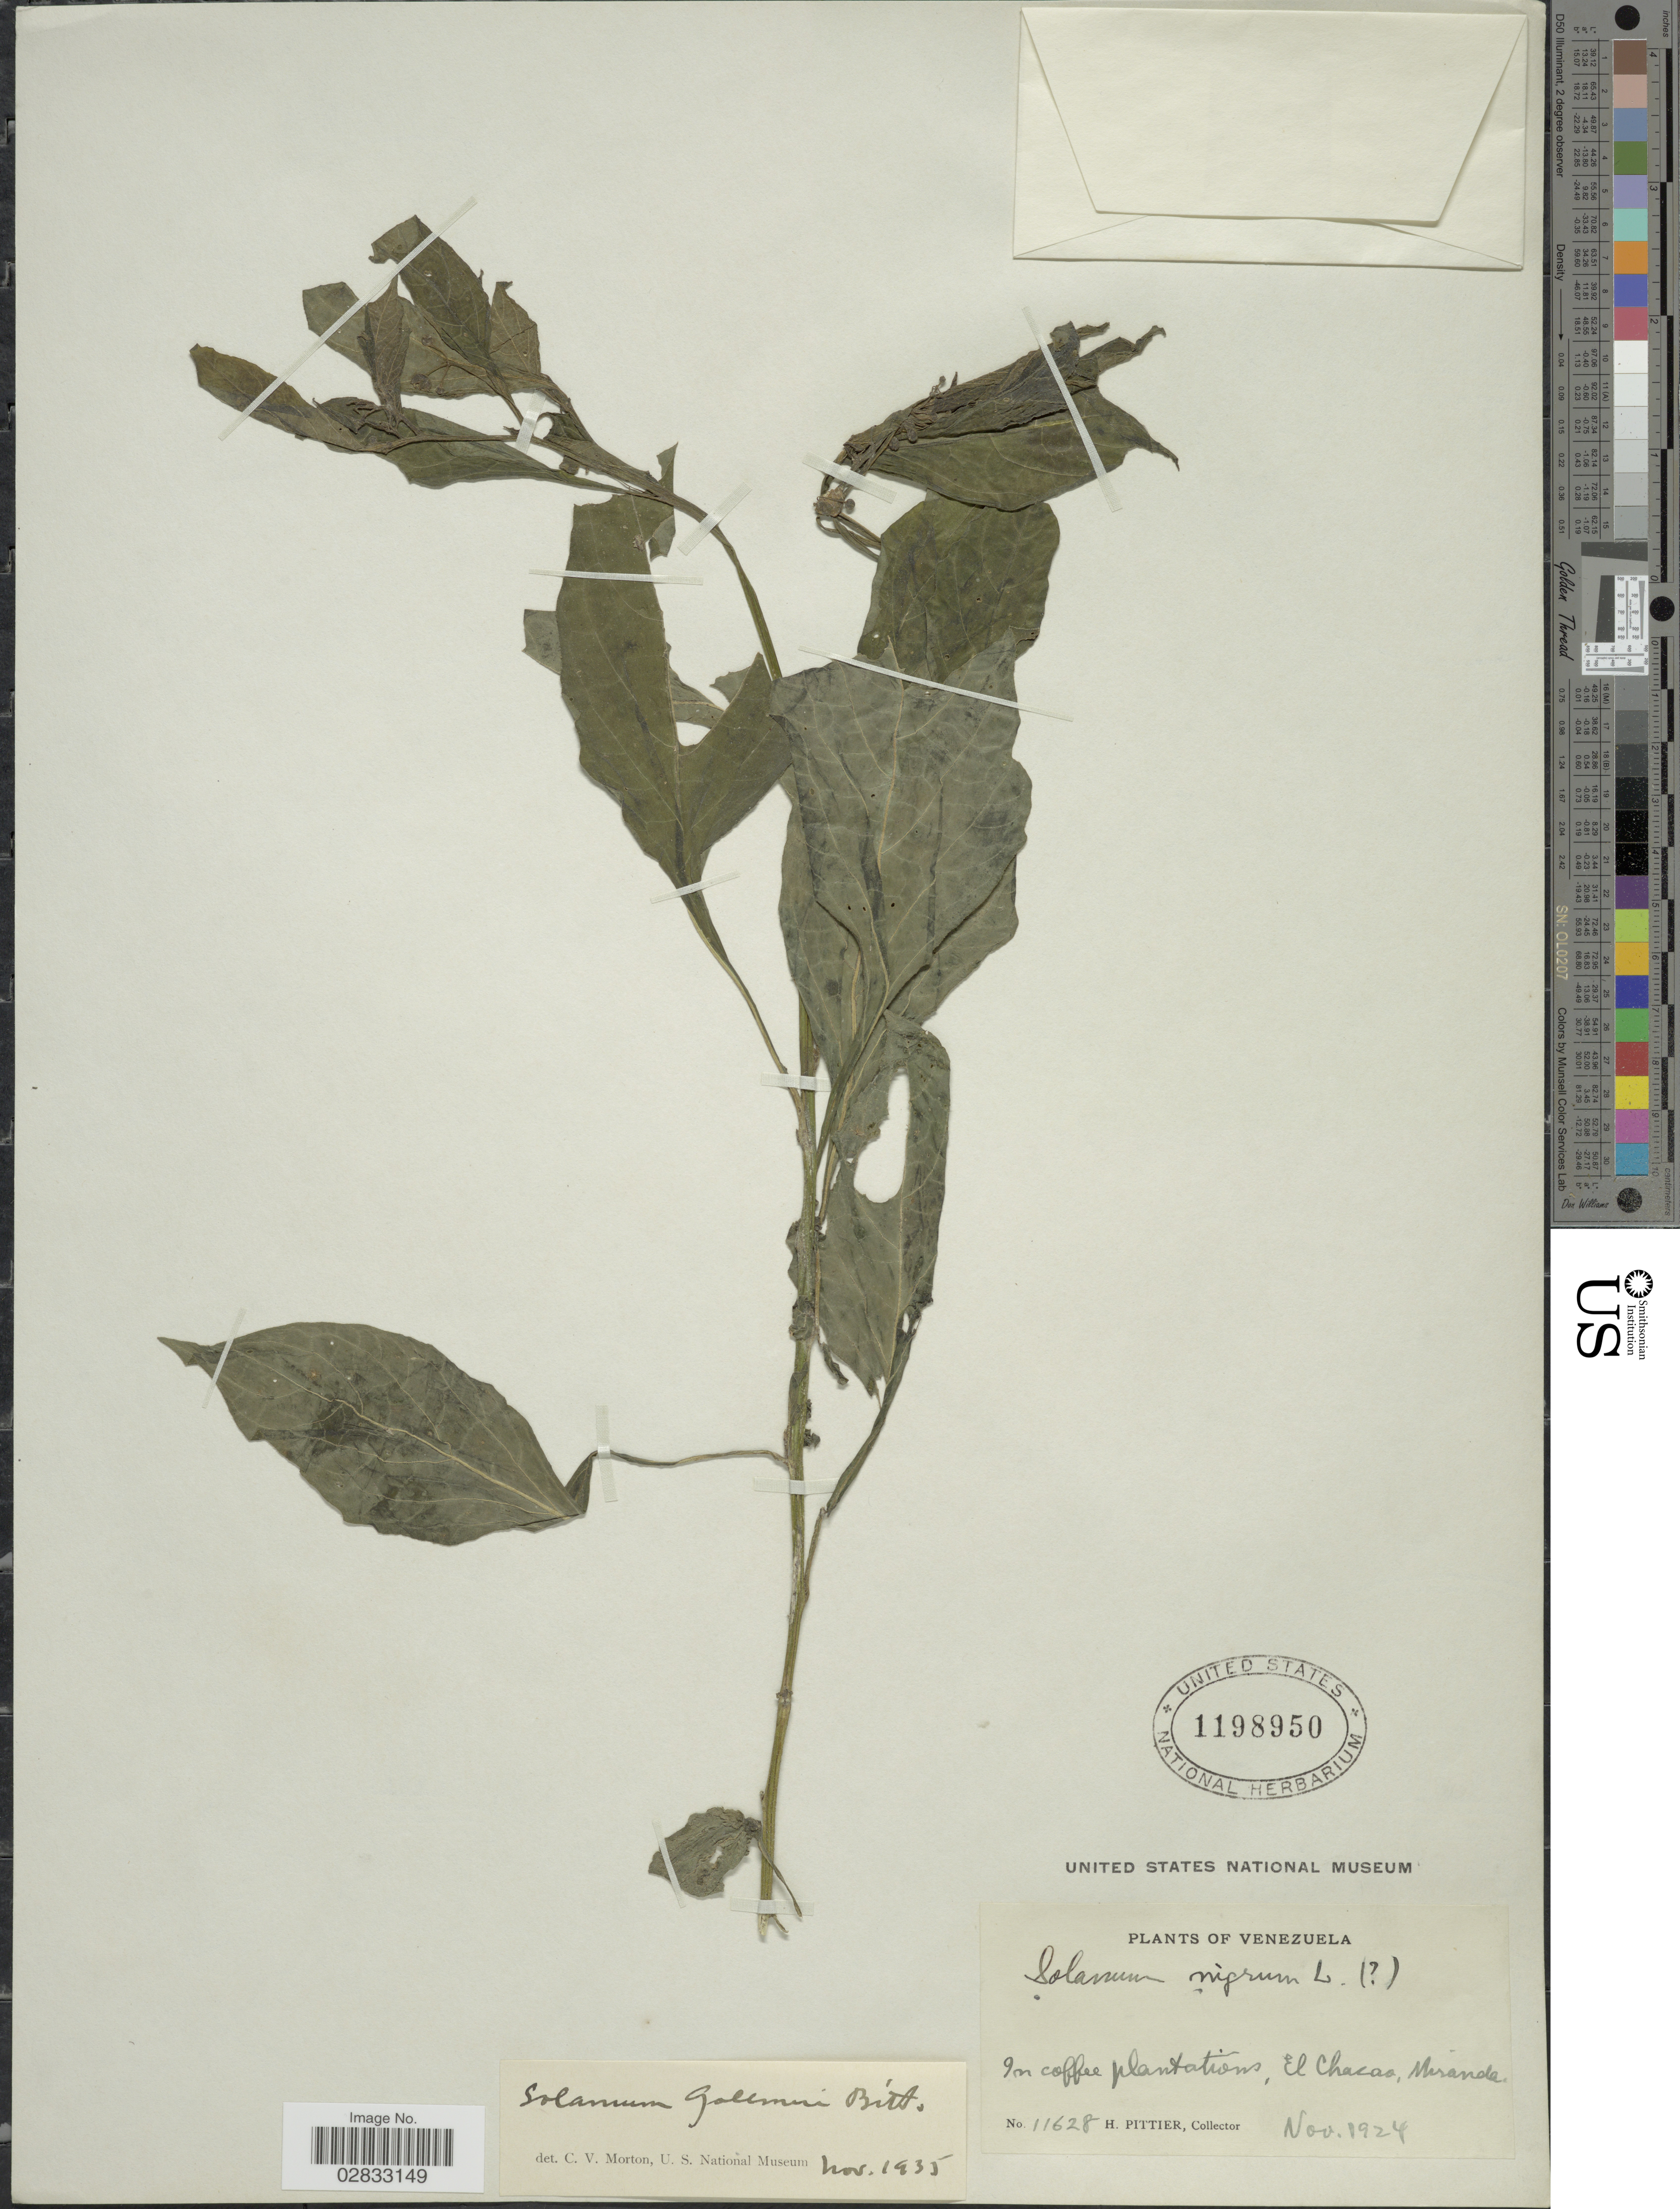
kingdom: Plantae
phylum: Tracheophyta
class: Magnoliopsida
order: Solanales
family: Solanaceae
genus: Solanum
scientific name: Solanum gollmeri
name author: Bitter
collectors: H. F. Pittier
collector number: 11628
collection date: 1924-11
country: Venezuela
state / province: Miranda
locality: In coffee plantations, El Chacao.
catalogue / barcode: US 1198950